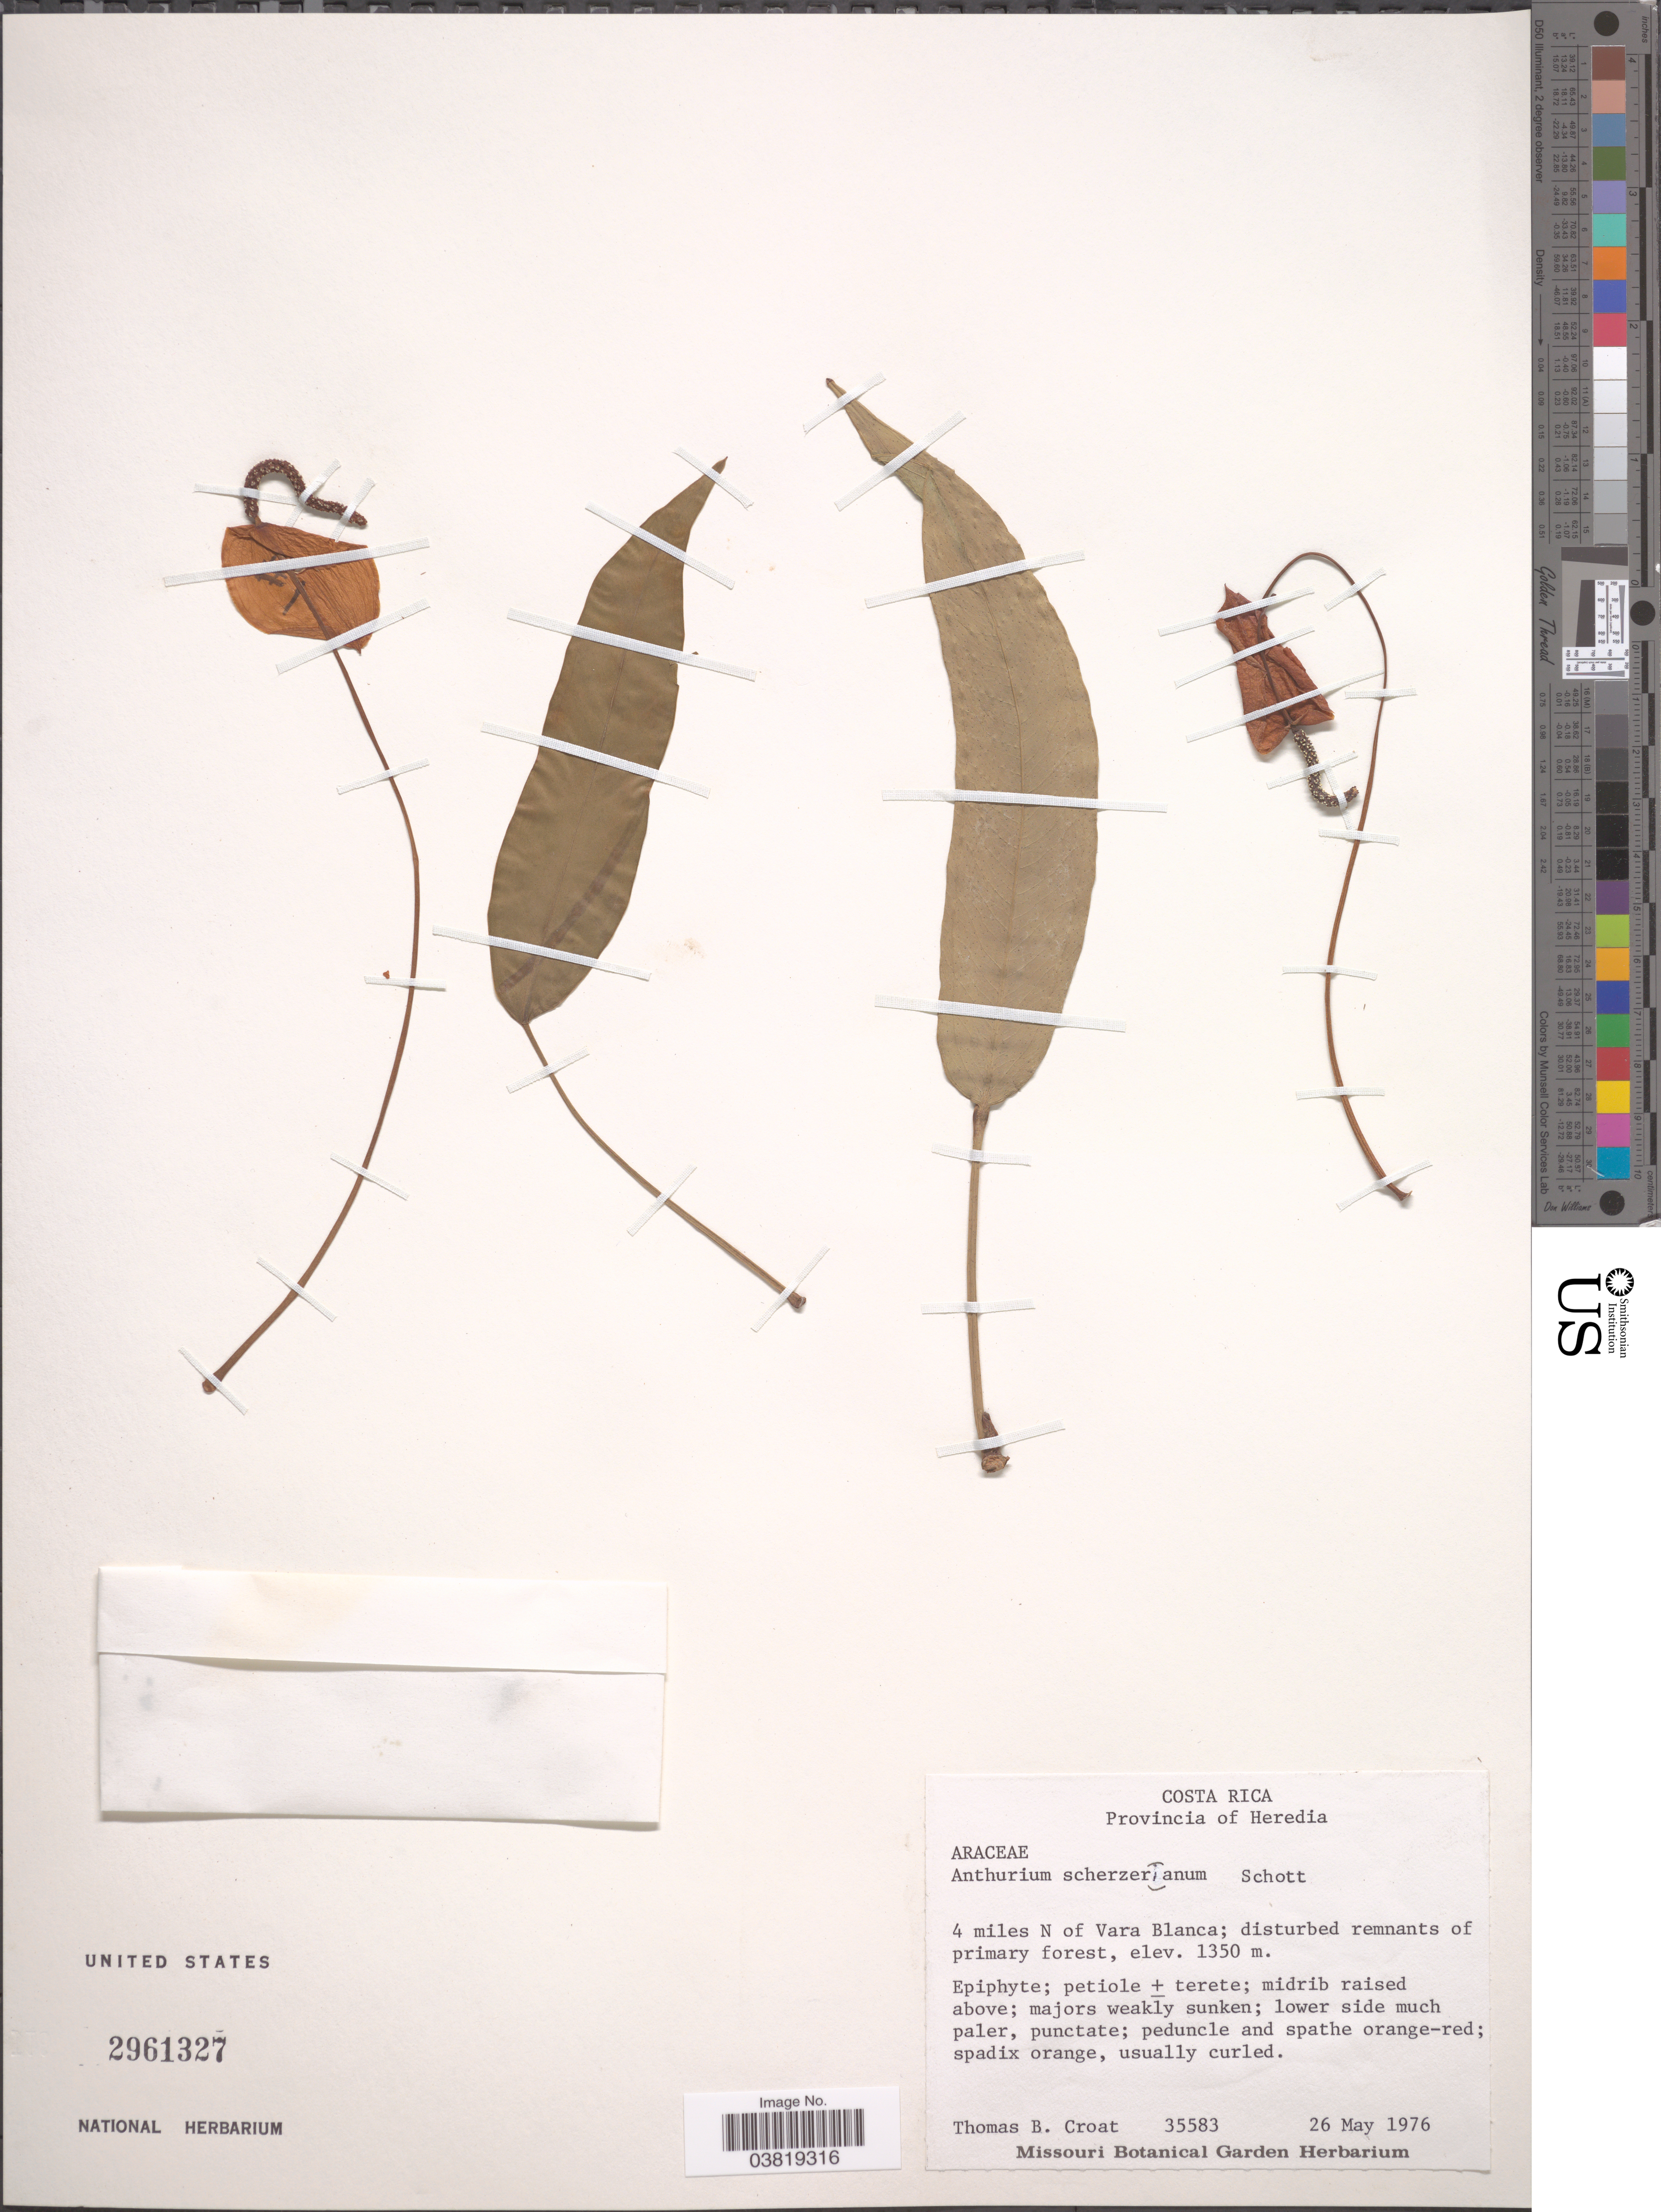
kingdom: Plantae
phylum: Tracheophyta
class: Liliopsida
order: Alismatales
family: Araceae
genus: Anthurium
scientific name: Anthurium scherzerianum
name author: Schott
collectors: T. B. Croat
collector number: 35583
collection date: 1976-05-26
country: Costa Rica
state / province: Heredia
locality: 4 miles N of Vara Blanca.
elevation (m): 1350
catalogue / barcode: US 2961327